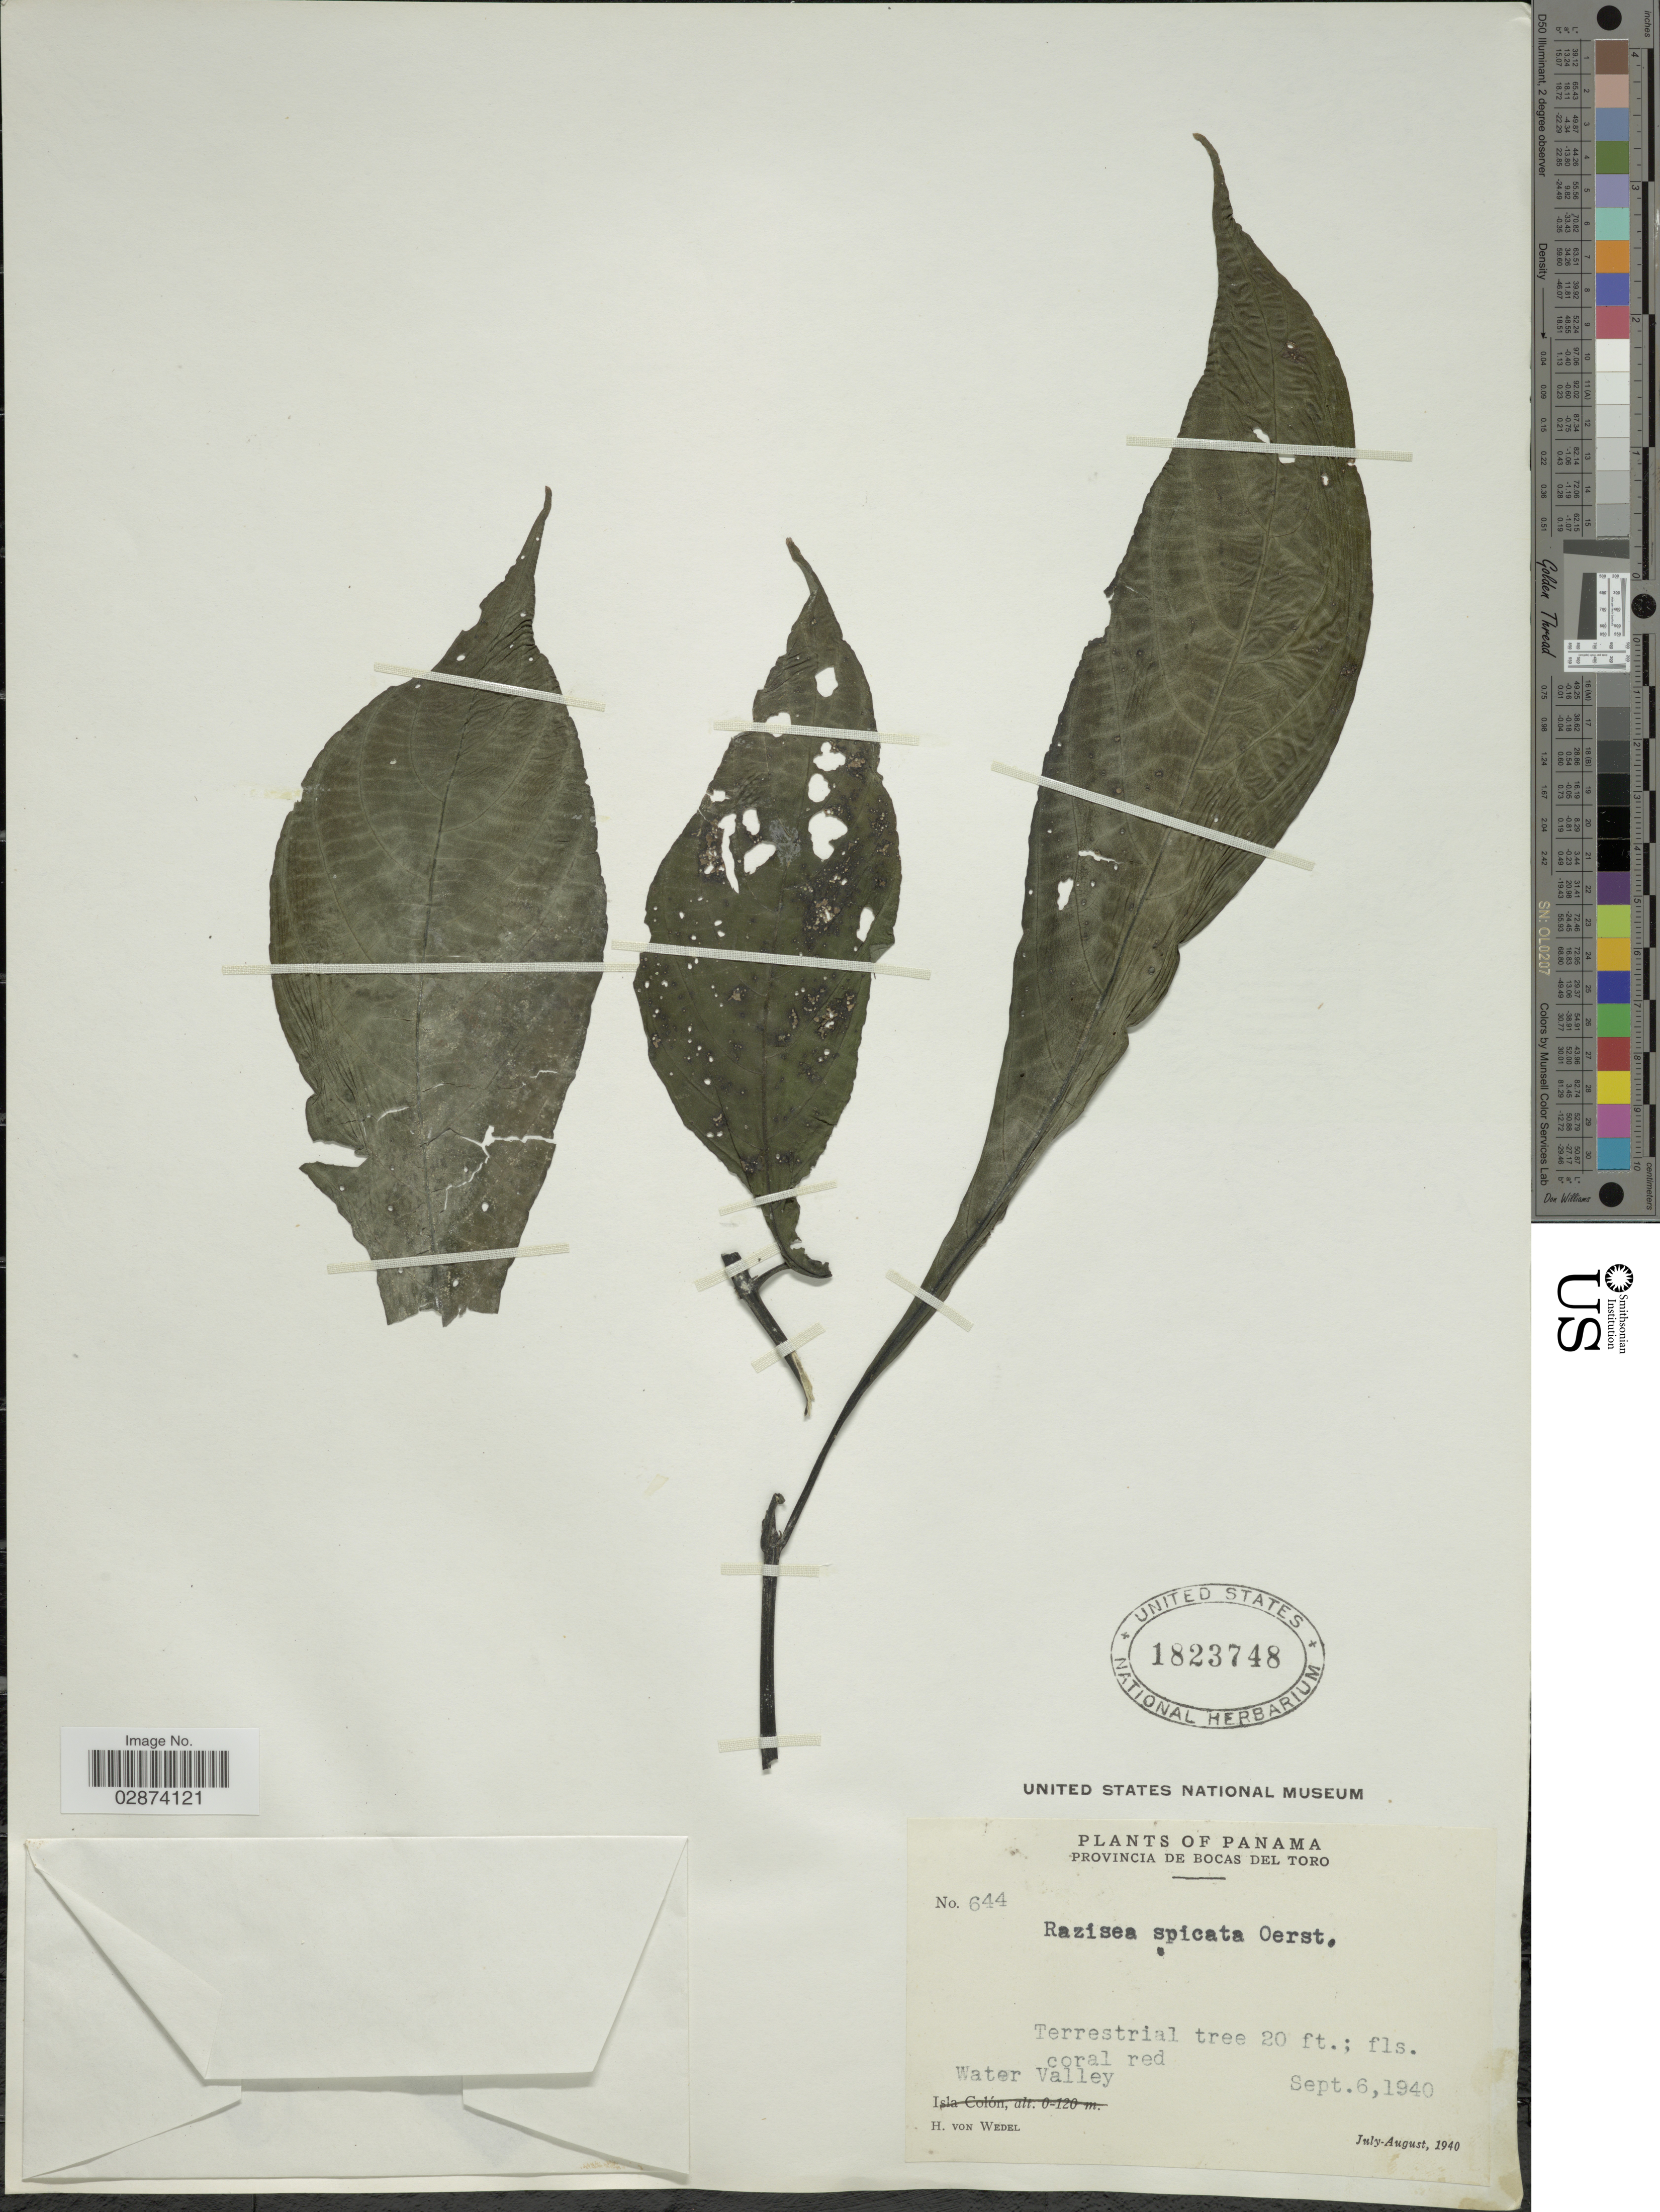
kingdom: Plantae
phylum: Tracheophyta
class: Magnoliopsida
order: Lamiales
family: Acanthaceae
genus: Razisea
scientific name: Razisea spicata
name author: Oerst.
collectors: H. von Wedel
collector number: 644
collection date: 1940-07/1940-08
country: Panama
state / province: Bocas del Toro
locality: Water Valley.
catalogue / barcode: US 1823748